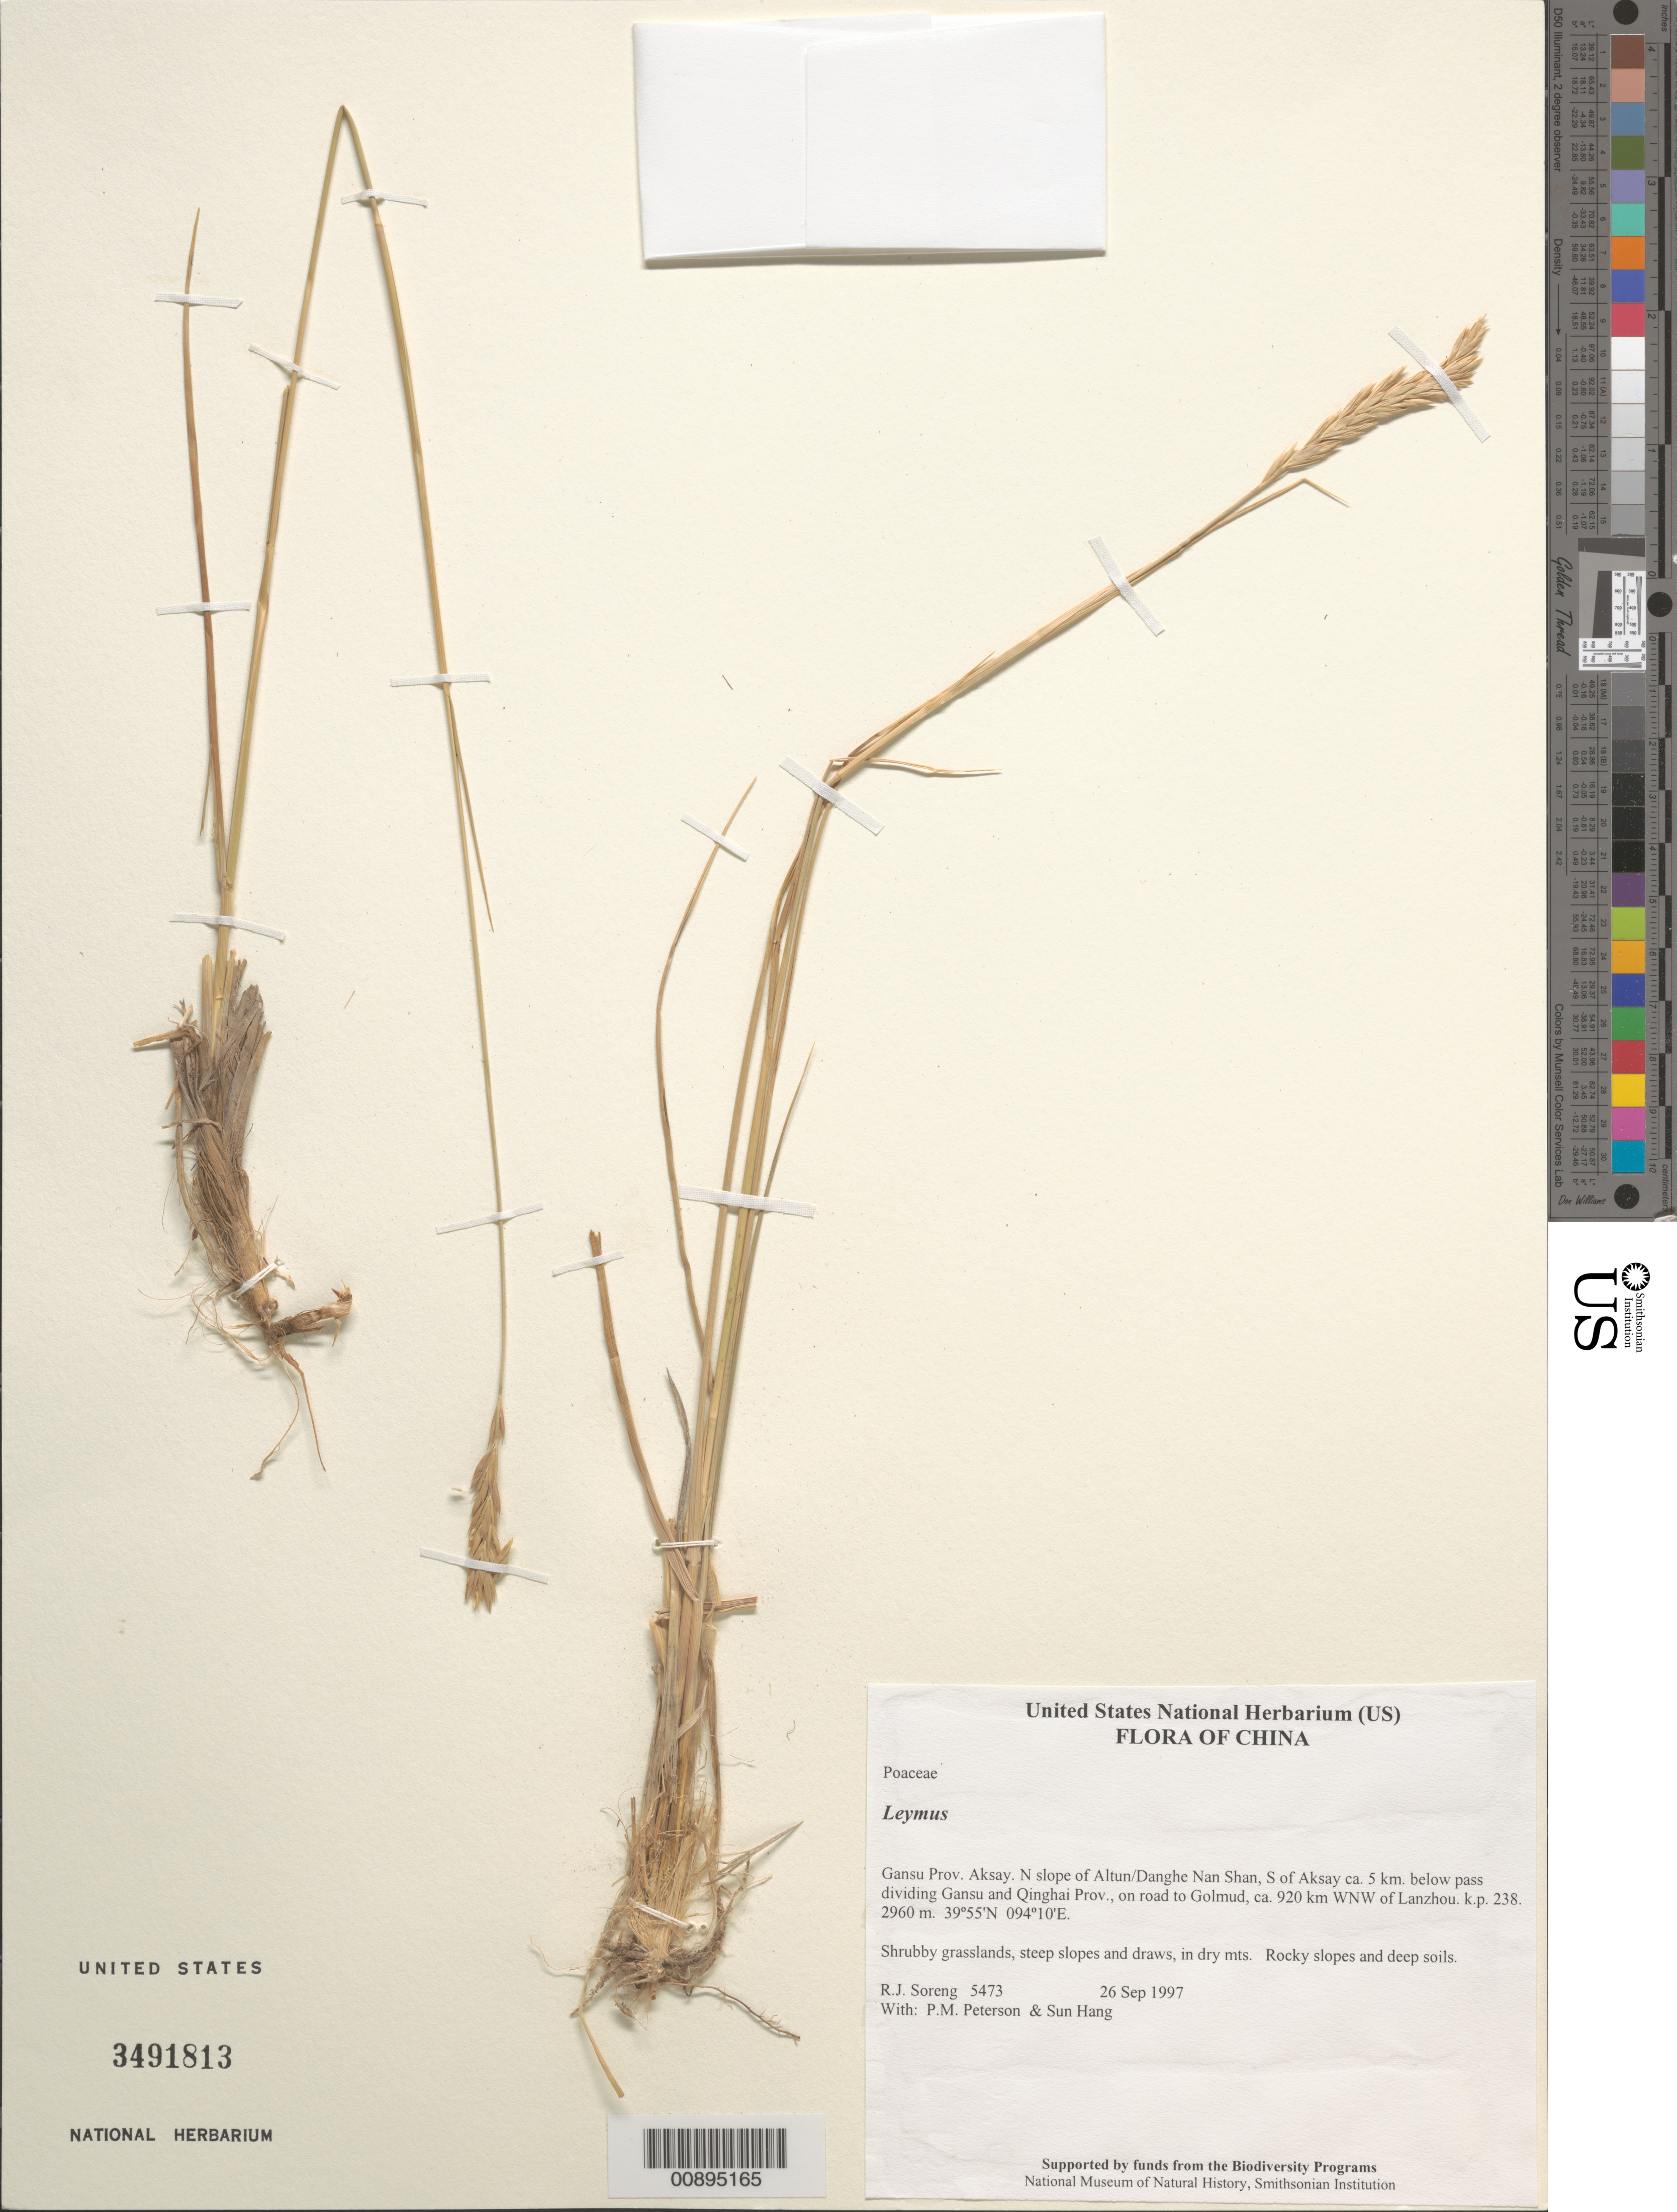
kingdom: Plantae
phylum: Tracheophyta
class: Liliopsida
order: Poales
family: Poaceae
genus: Leymus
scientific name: Leymus sp.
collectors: R. J. Soreng, P. M. Peterson & Sun Hang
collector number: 5473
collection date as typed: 26 Sep 1997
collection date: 1997-09-26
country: China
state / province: Gansu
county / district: Aksay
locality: N slope of Altun/Danghe Nan Shan, S of Aksay ca. 5 km below pass dividing Gansu and Qinghai Prov., on road to Golmud, ca. 920 km WNW of Lanzhou. k.p. 238.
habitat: Shrubby grasslands, steep slopes and draws, in dry mts. Rocky slopes and deep soils.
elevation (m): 2960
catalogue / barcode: US 3491813